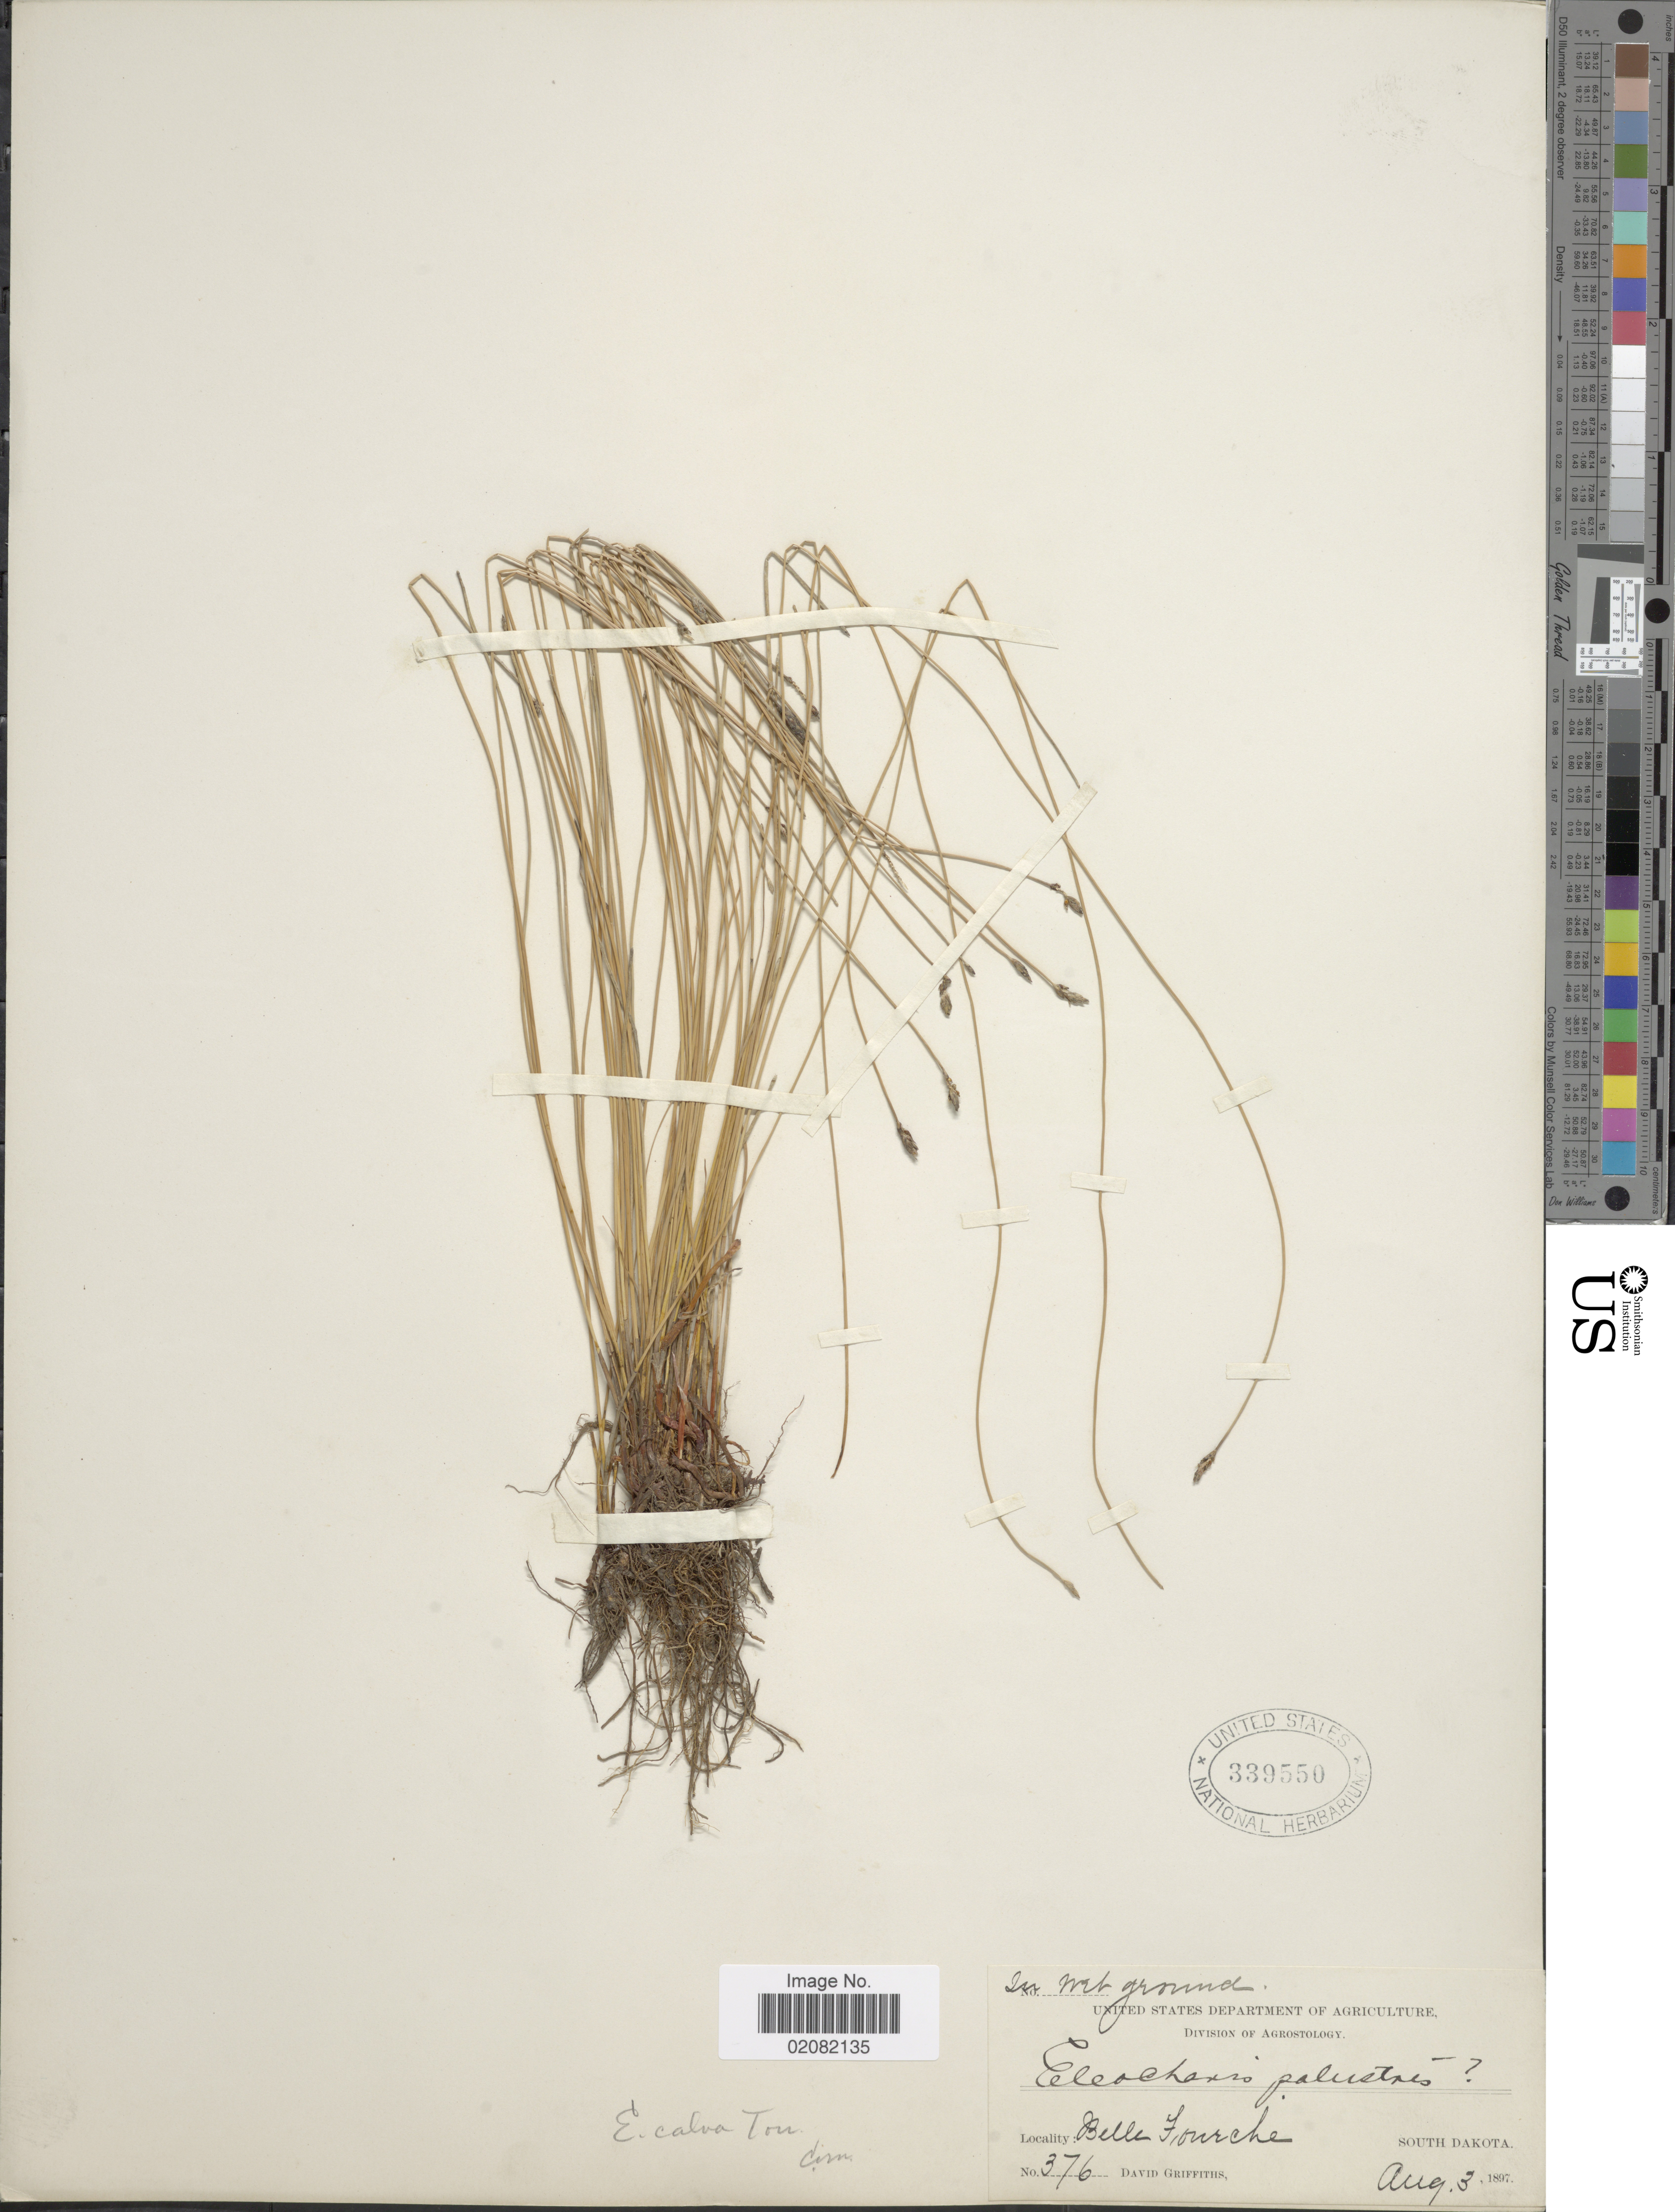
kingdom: Plantae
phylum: Tracheophyta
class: Liliopsida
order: Poales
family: Cyperaceae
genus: Eleocharis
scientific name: Eleocharis erythropoda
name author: Steud.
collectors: D. Griffiths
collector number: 376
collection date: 1897-08-03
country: United States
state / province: South Dakota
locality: Belle Fourche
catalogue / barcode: US 339550